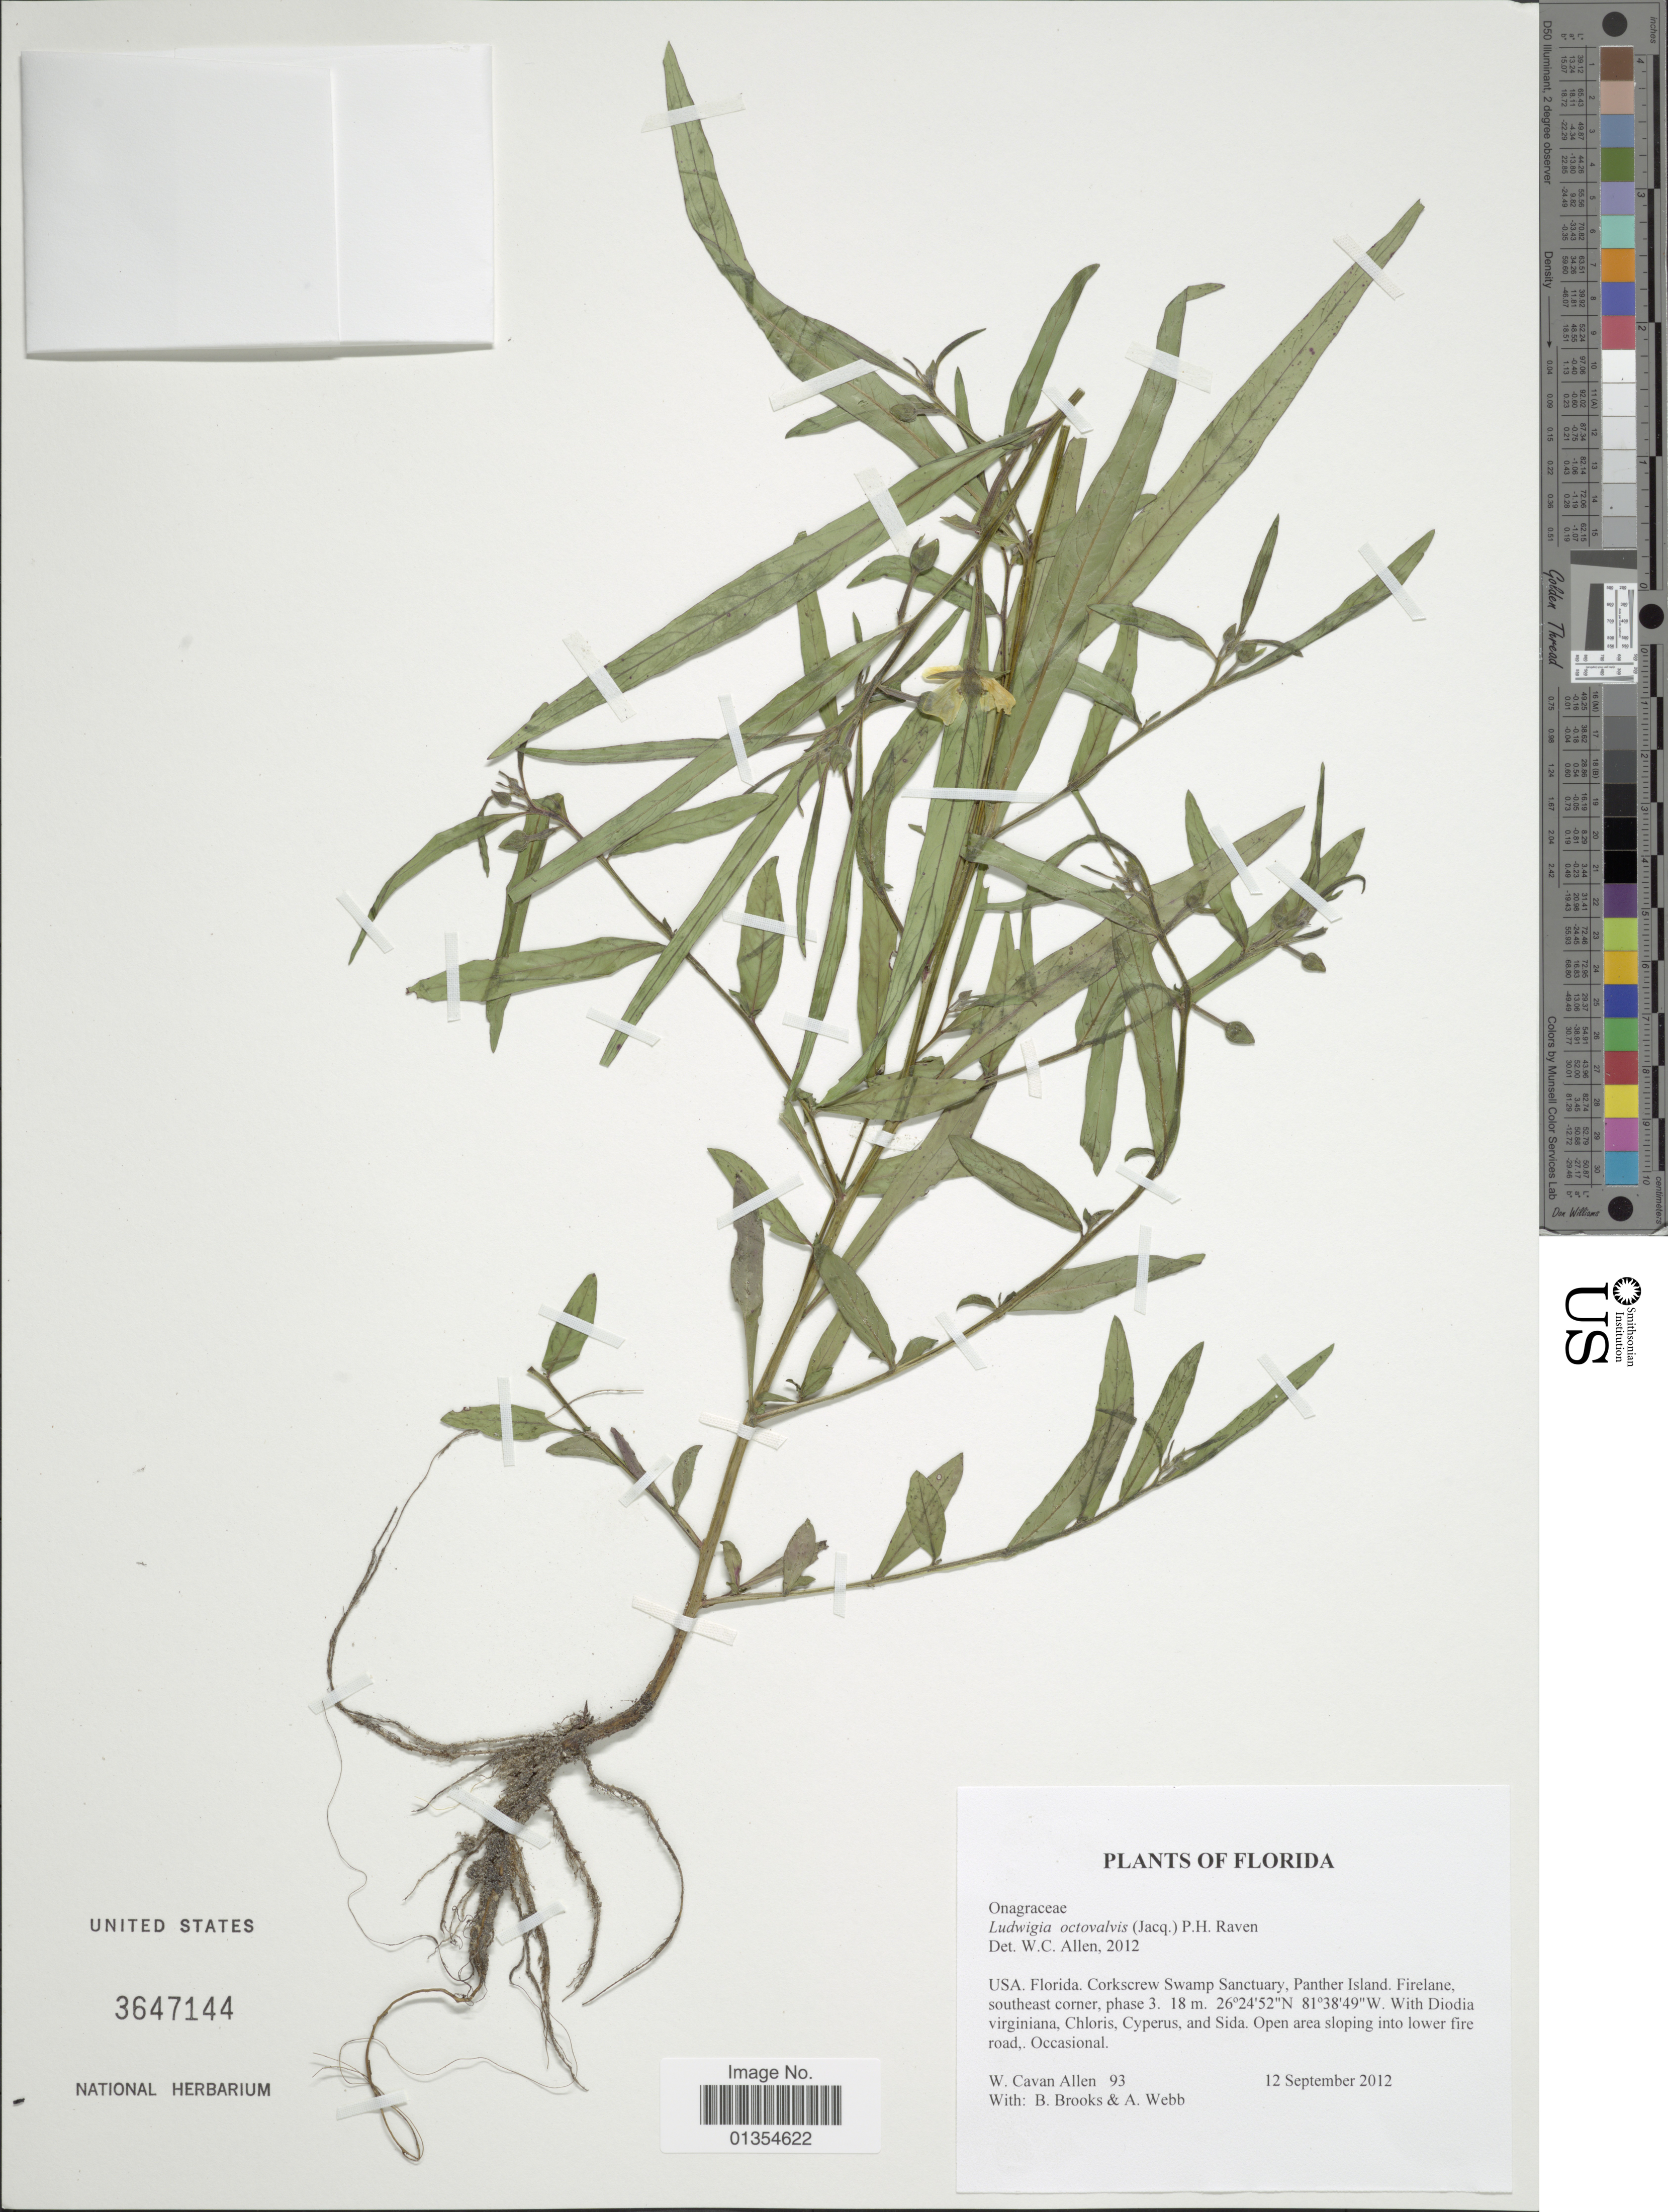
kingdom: Plantae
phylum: Tracheophyta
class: Magnoliopsida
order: Myrtales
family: Onagraceae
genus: Ludwigia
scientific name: Ludwigia octovalvis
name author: (Jacq.) P.H. Raven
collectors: W. C. Allen, B. Brooks & A. Webb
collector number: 93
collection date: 2012-09-12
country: United States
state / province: Florida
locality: Corkscrew Swamp Sanctuary, Panther Island, Firelane, southeast corner, phase 3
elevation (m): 18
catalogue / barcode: US 3647144